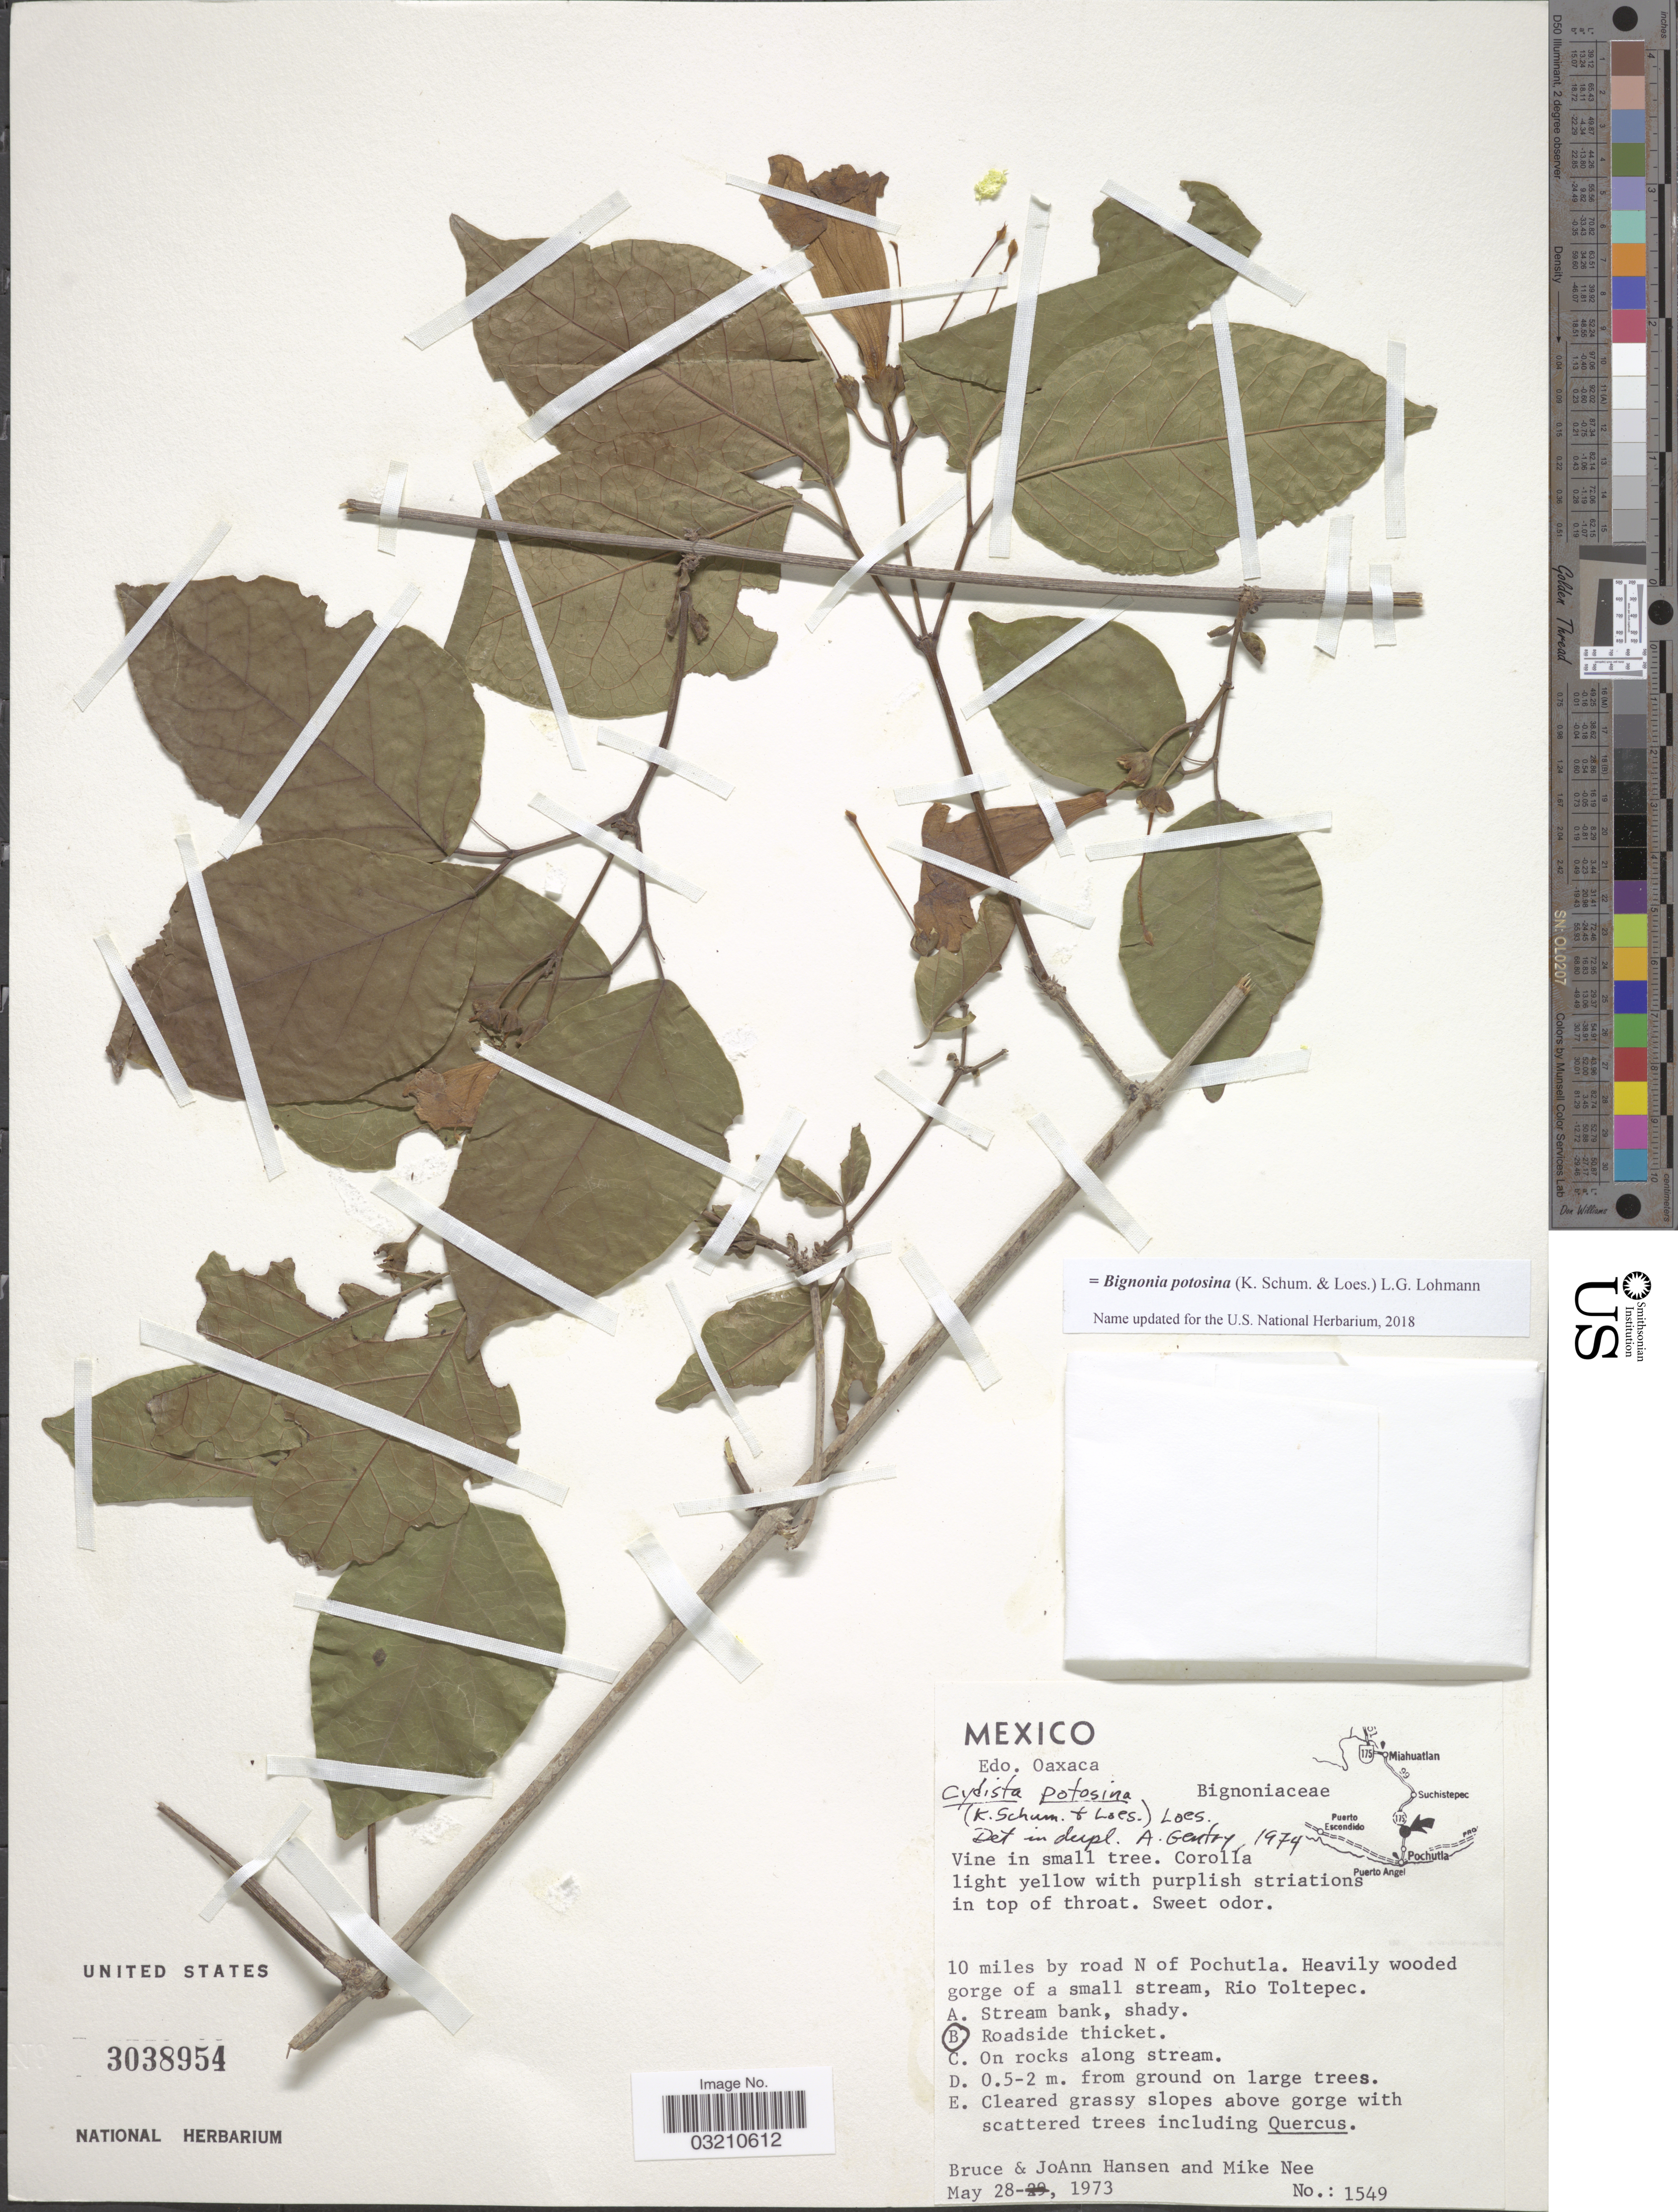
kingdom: Plantae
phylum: Tracheophyta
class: Magnoliopsida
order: Lamiales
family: Bignoniaceae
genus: Bignonia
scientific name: Bignonia potosina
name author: (K. Schum. & Loes.) L.G. Lohmann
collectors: B. Hansen, J. Hansen & M. Nee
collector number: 1549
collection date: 1973-05-28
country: Mexico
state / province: Oaxaca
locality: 10 miles by road N of Pochutla. Rio Toltepec.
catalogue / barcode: US 3038954